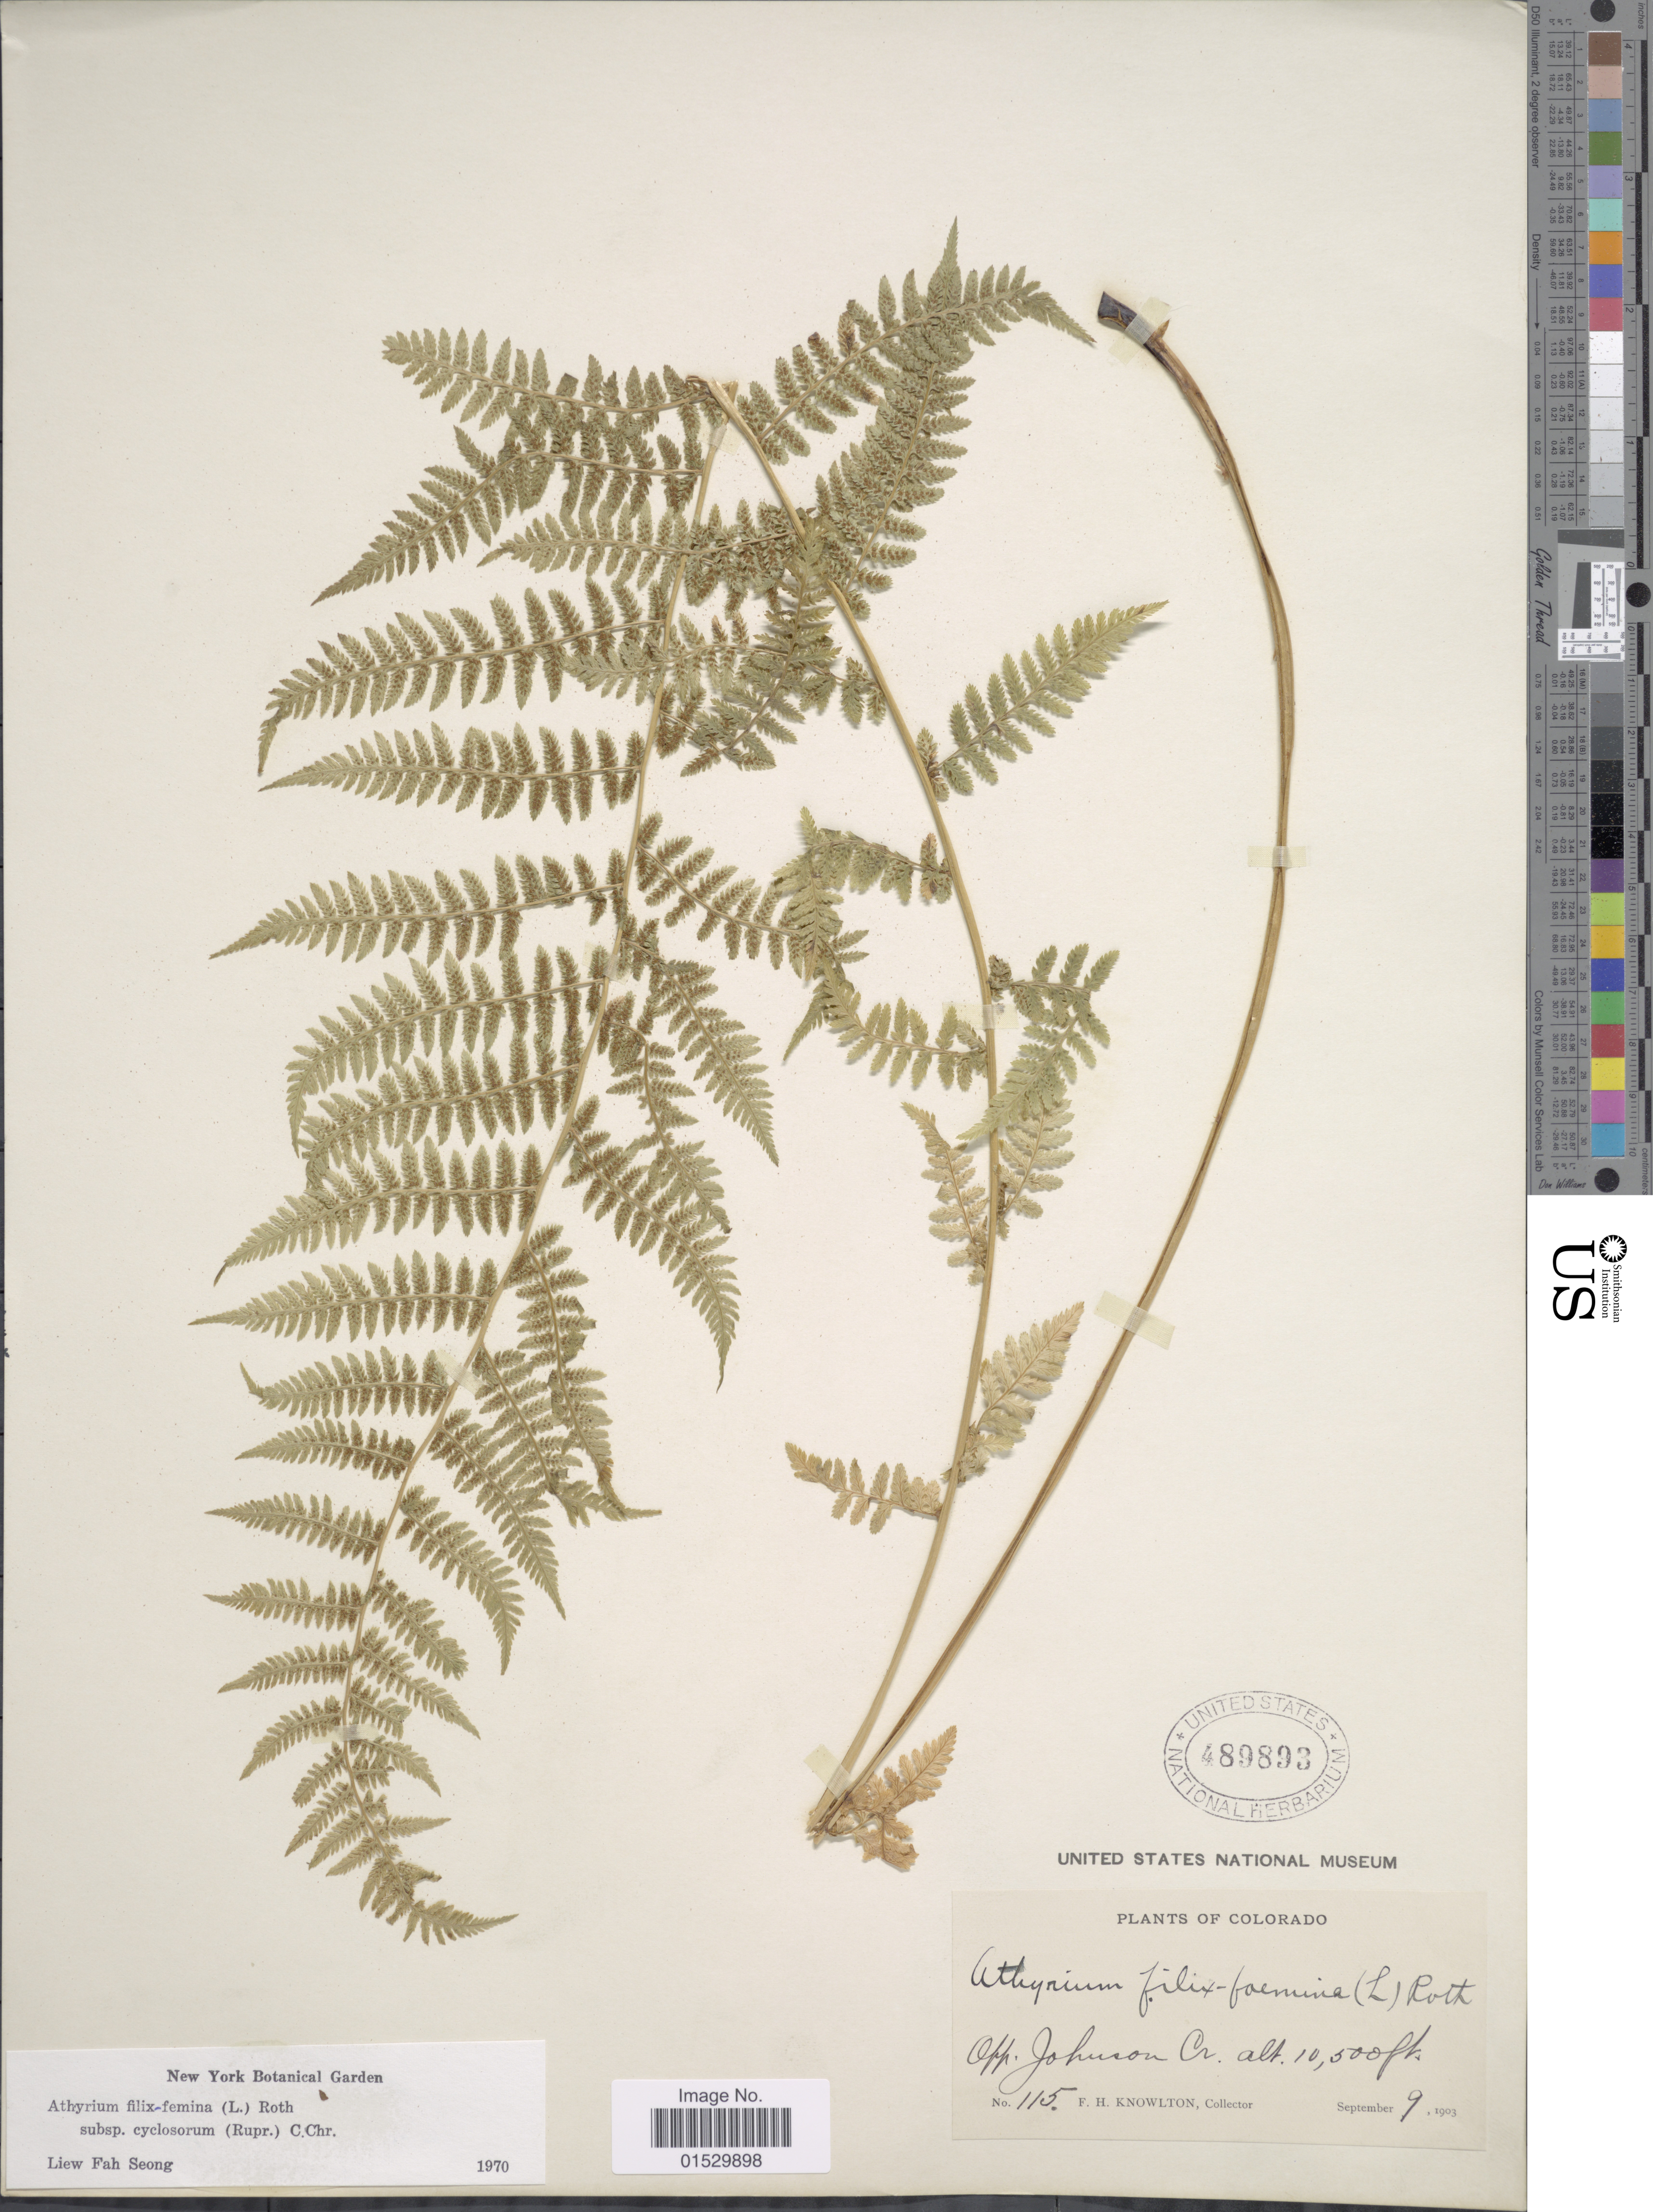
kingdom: Plantae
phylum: Tracheophyta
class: Polypodiopsida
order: Polypodiales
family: Athyriaceae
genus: Athyrium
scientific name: Athyrium filix-femina subsp. cyclosorum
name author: (Rupr.) C. Chr.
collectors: F. H. Knowlton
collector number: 115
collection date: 1903-09-09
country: United States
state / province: Colorado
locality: Opp. Johnson Cr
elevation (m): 3200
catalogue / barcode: US 489893